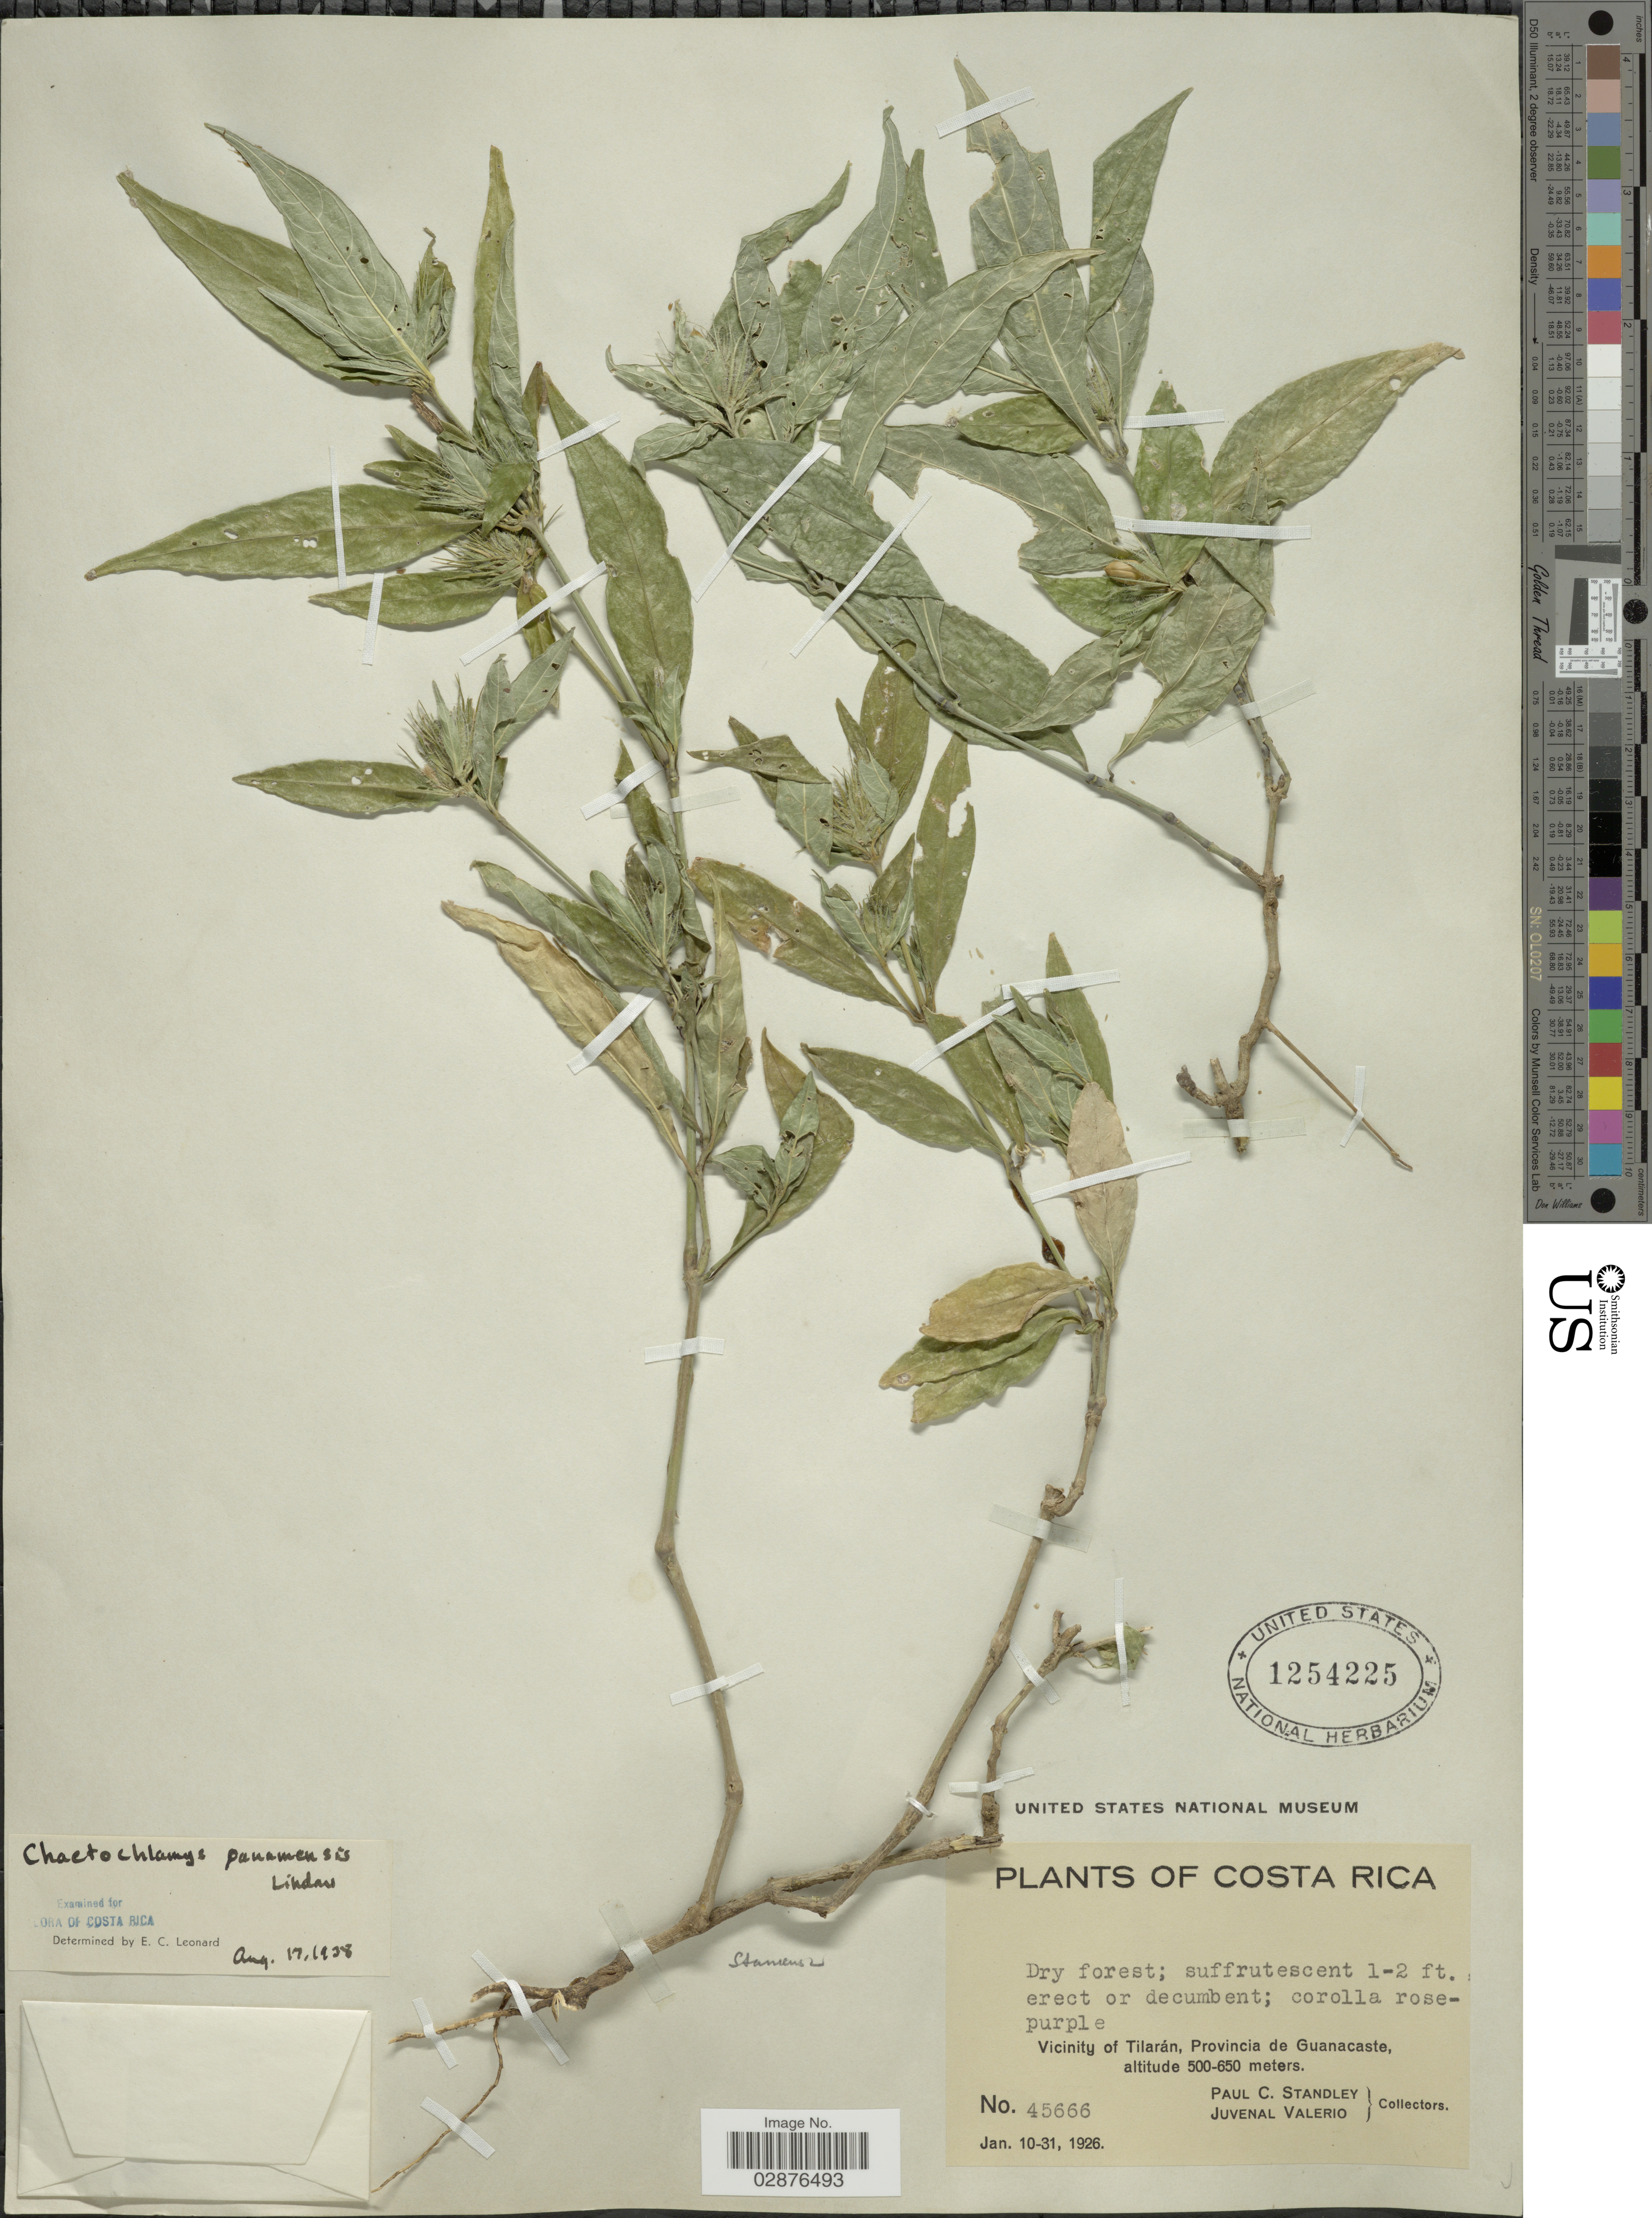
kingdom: Plantae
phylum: Tracheophyta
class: Magnoliopsida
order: Lamiales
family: Acanthaceae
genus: Justicia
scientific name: Justicia isthmensis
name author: T.F. Daniel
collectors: P. C. Standley & J. Valerio R.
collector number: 45666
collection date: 1926-01-10/1926-01-31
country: Costa Rica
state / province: Guanacaste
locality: Vicinity of Tilarán.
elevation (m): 500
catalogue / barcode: US 1254225